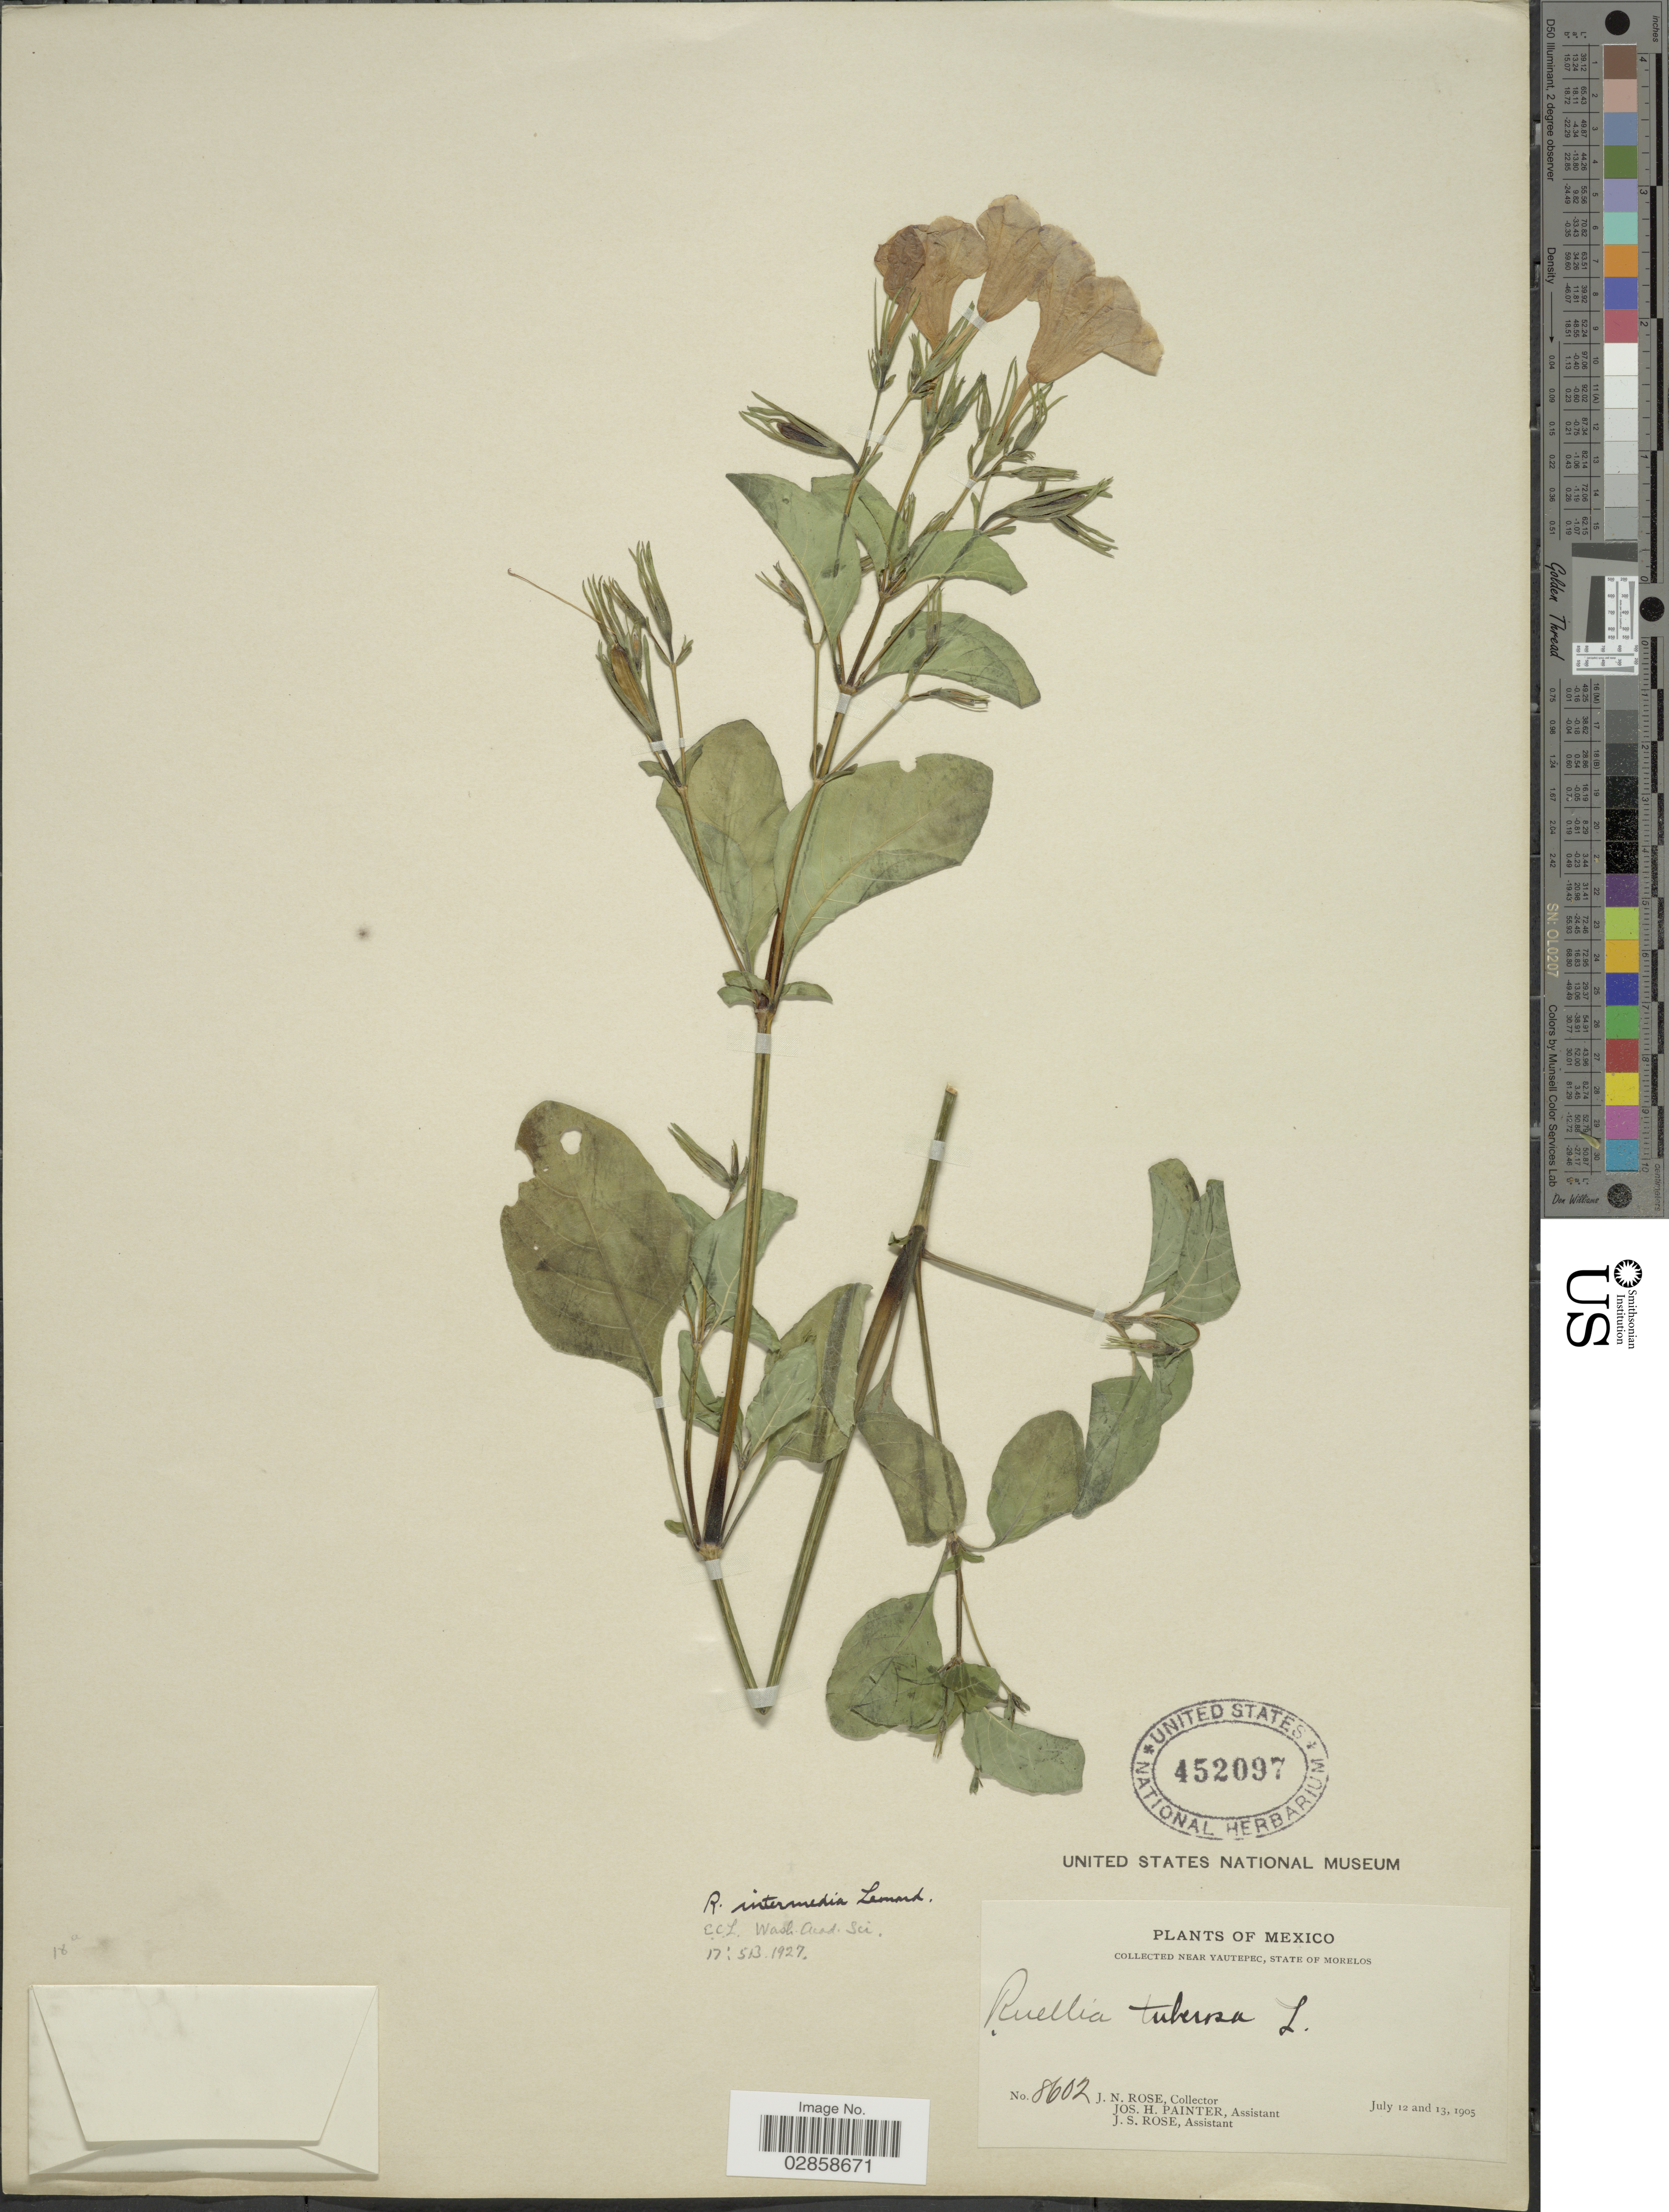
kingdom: Plantae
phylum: Tracheophyta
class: Magnoliopsida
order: Lamiales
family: Acanthaceae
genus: Ruellia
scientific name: Ruellia intermedia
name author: Leonard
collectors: J. N. Rose, J. H. Painter & J. S. Rose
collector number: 8602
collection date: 1905-07-12/1905-07-13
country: Mexico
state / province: Morelos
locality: Near Yautepec.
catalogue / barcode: US 452097